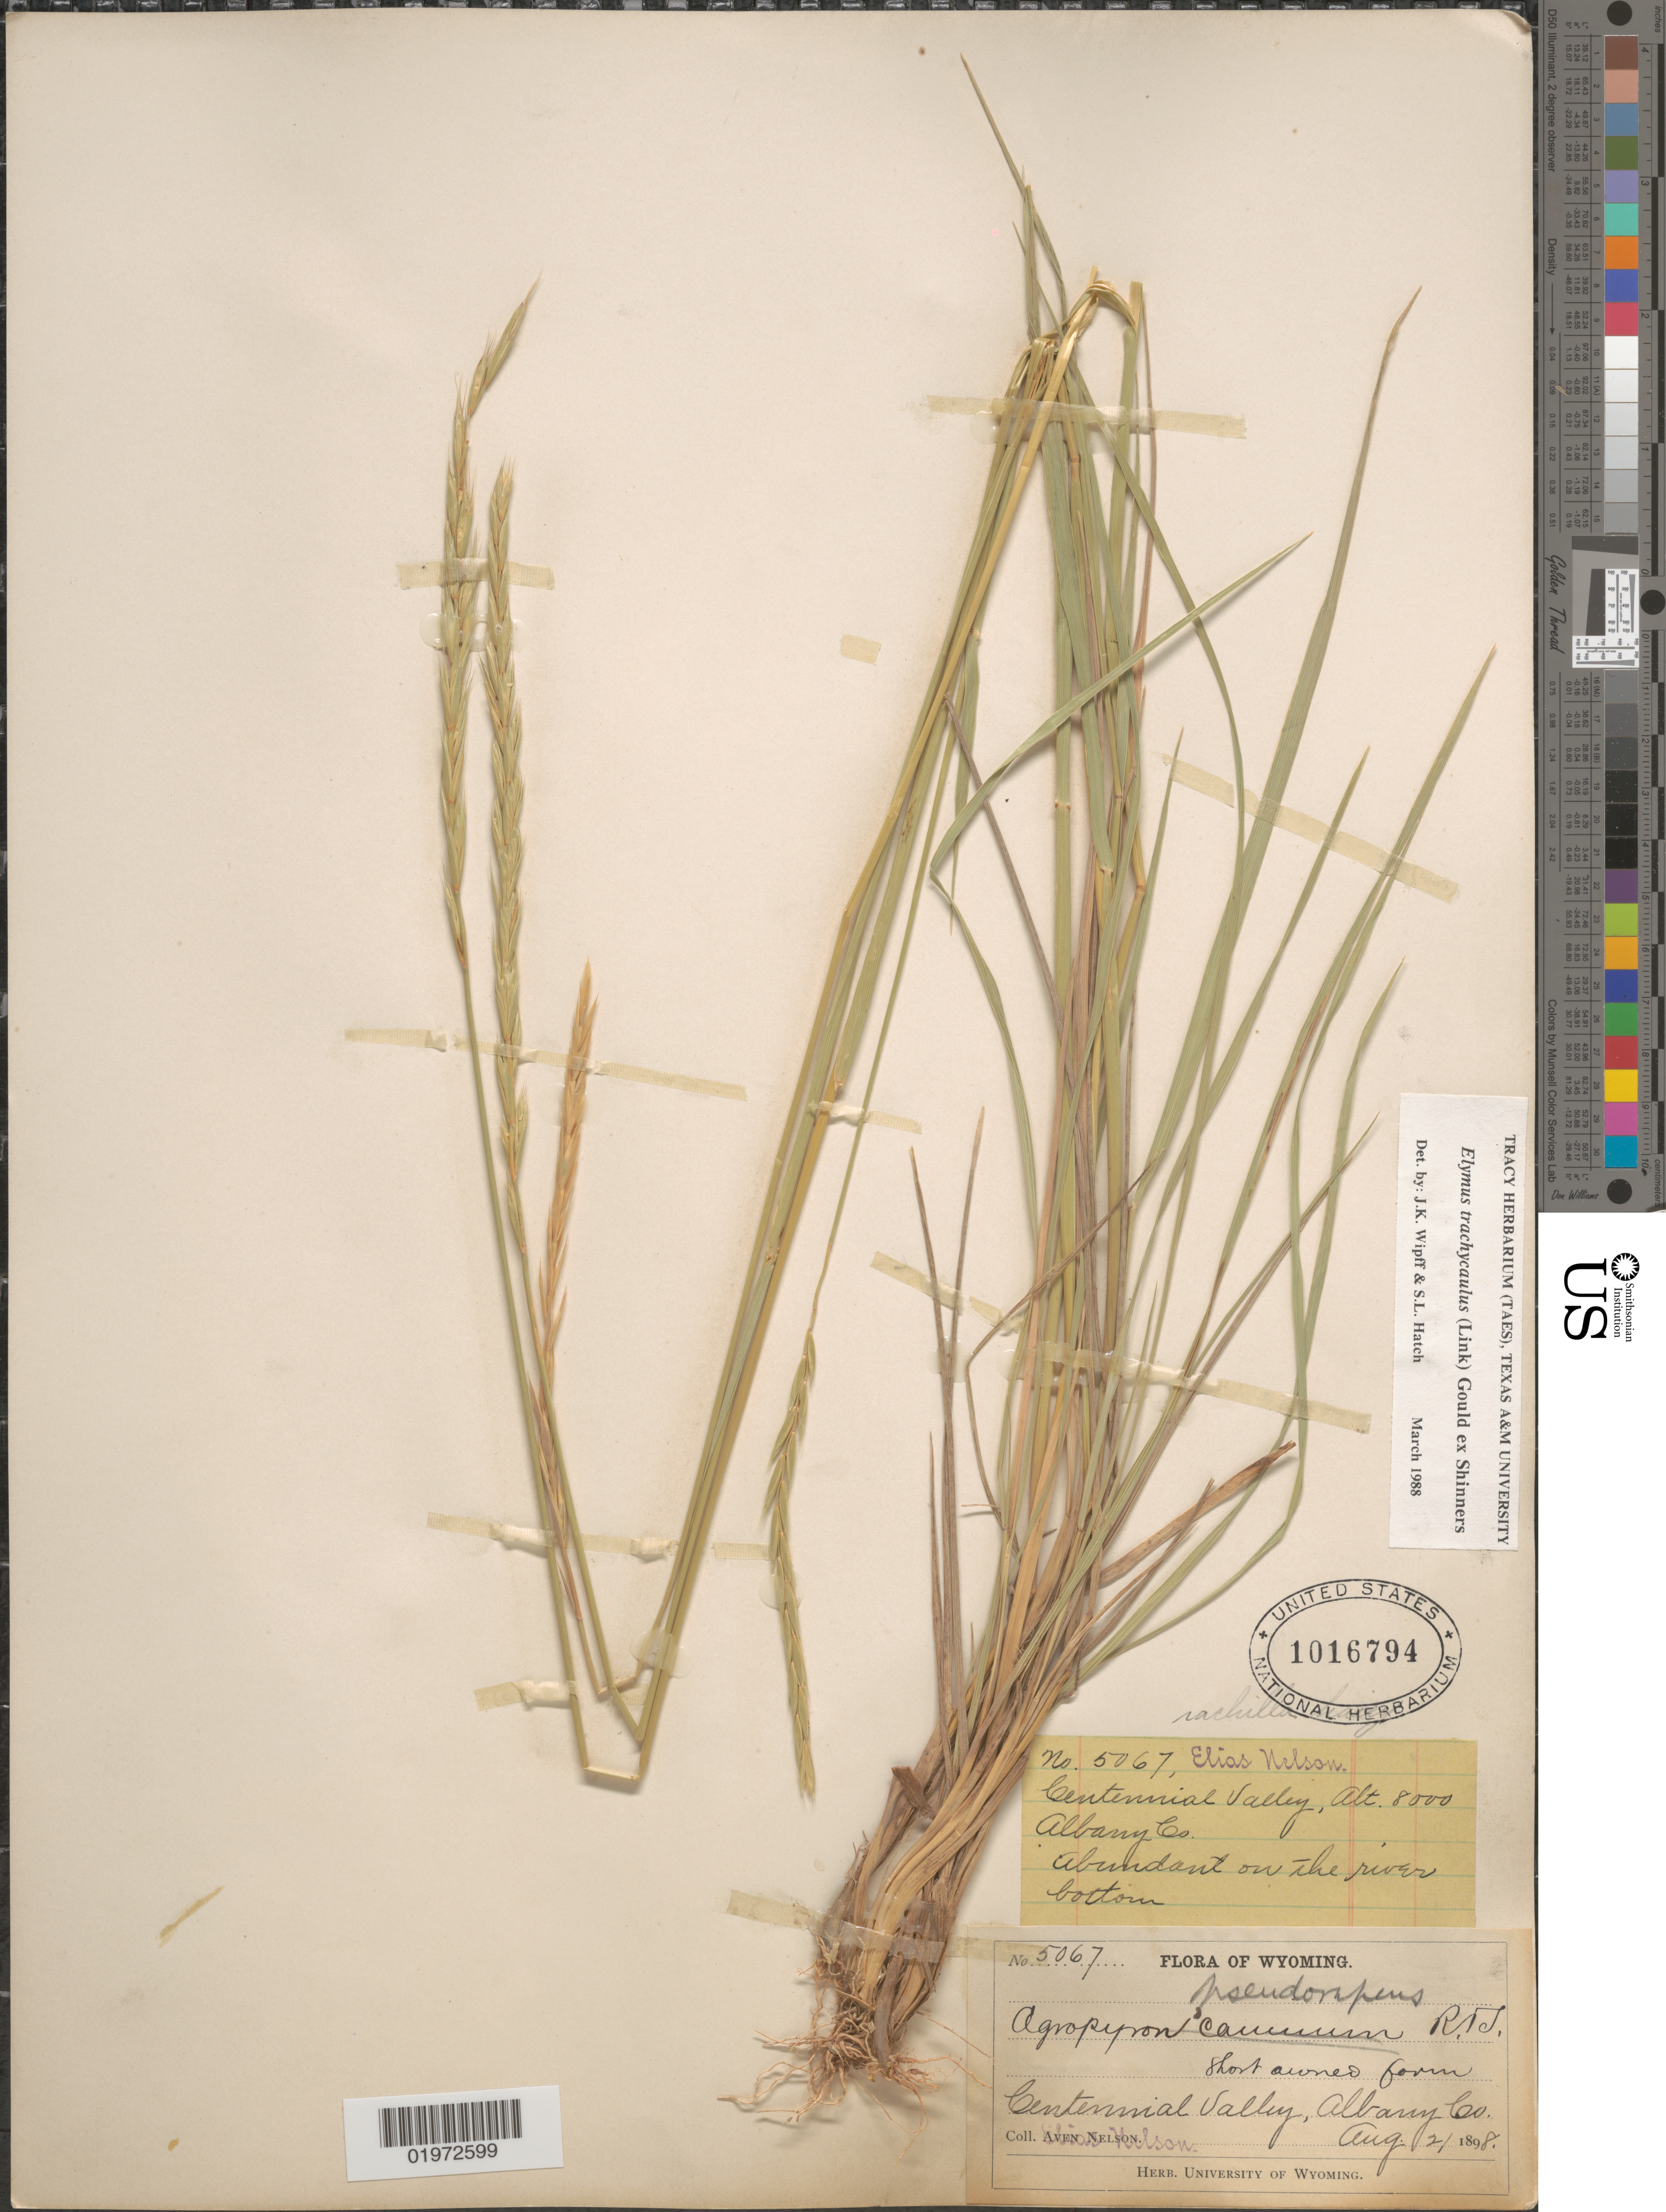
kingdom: Plantae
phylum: Tracheophyta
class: Liliopsida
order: Poales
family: Poaceae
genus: Elymus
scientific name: Elymus trachycaulus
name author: (Link) Gould ex Shinners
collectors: A. Nelson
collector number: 5067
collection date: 1898-08-21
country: United States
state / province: Wyoming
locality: Centennial Valley, Albany Co. Abundant on the river bottom.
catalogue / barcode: US 1016794